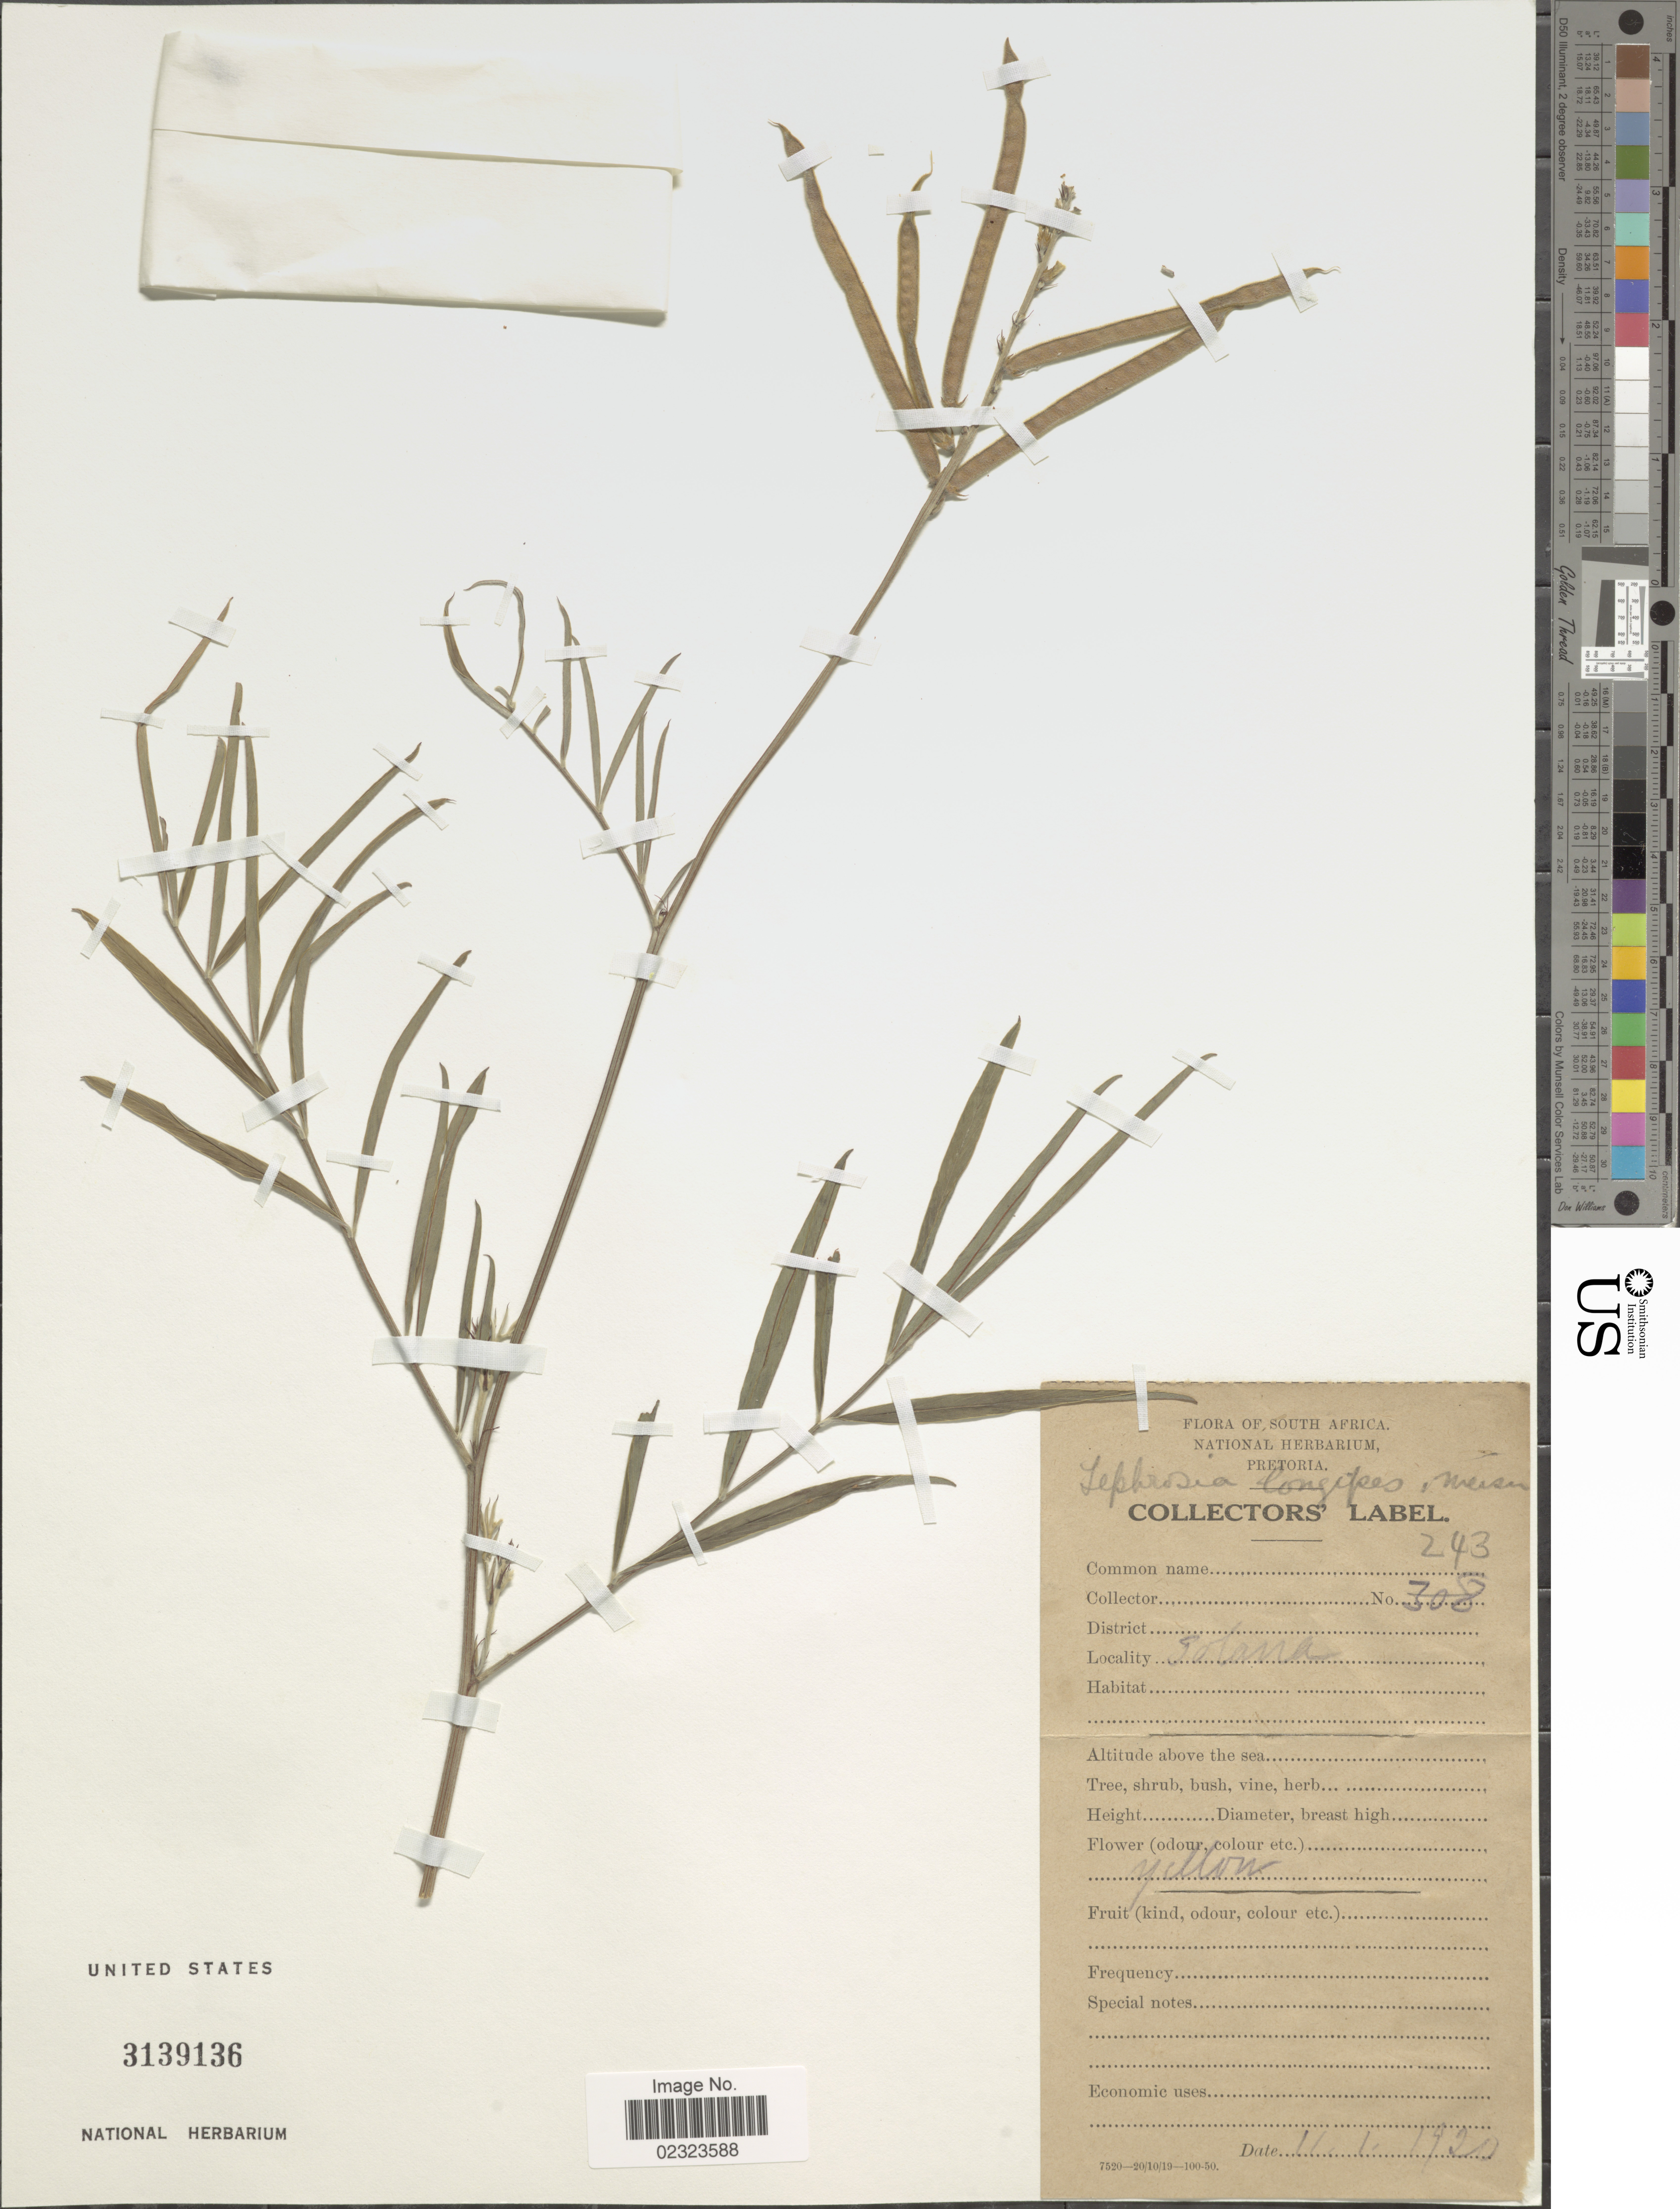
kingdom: Plantae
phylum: Tracheophyta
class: Magnoliopsida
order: Fabales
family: Fabaceae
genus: Tephrosia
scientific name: Tephrosia longipes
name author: Meisn.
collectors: National Herbarium Pretoria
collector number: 243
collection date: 1920-01-11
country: South Africa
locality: Golana.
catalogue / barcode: US 3139136